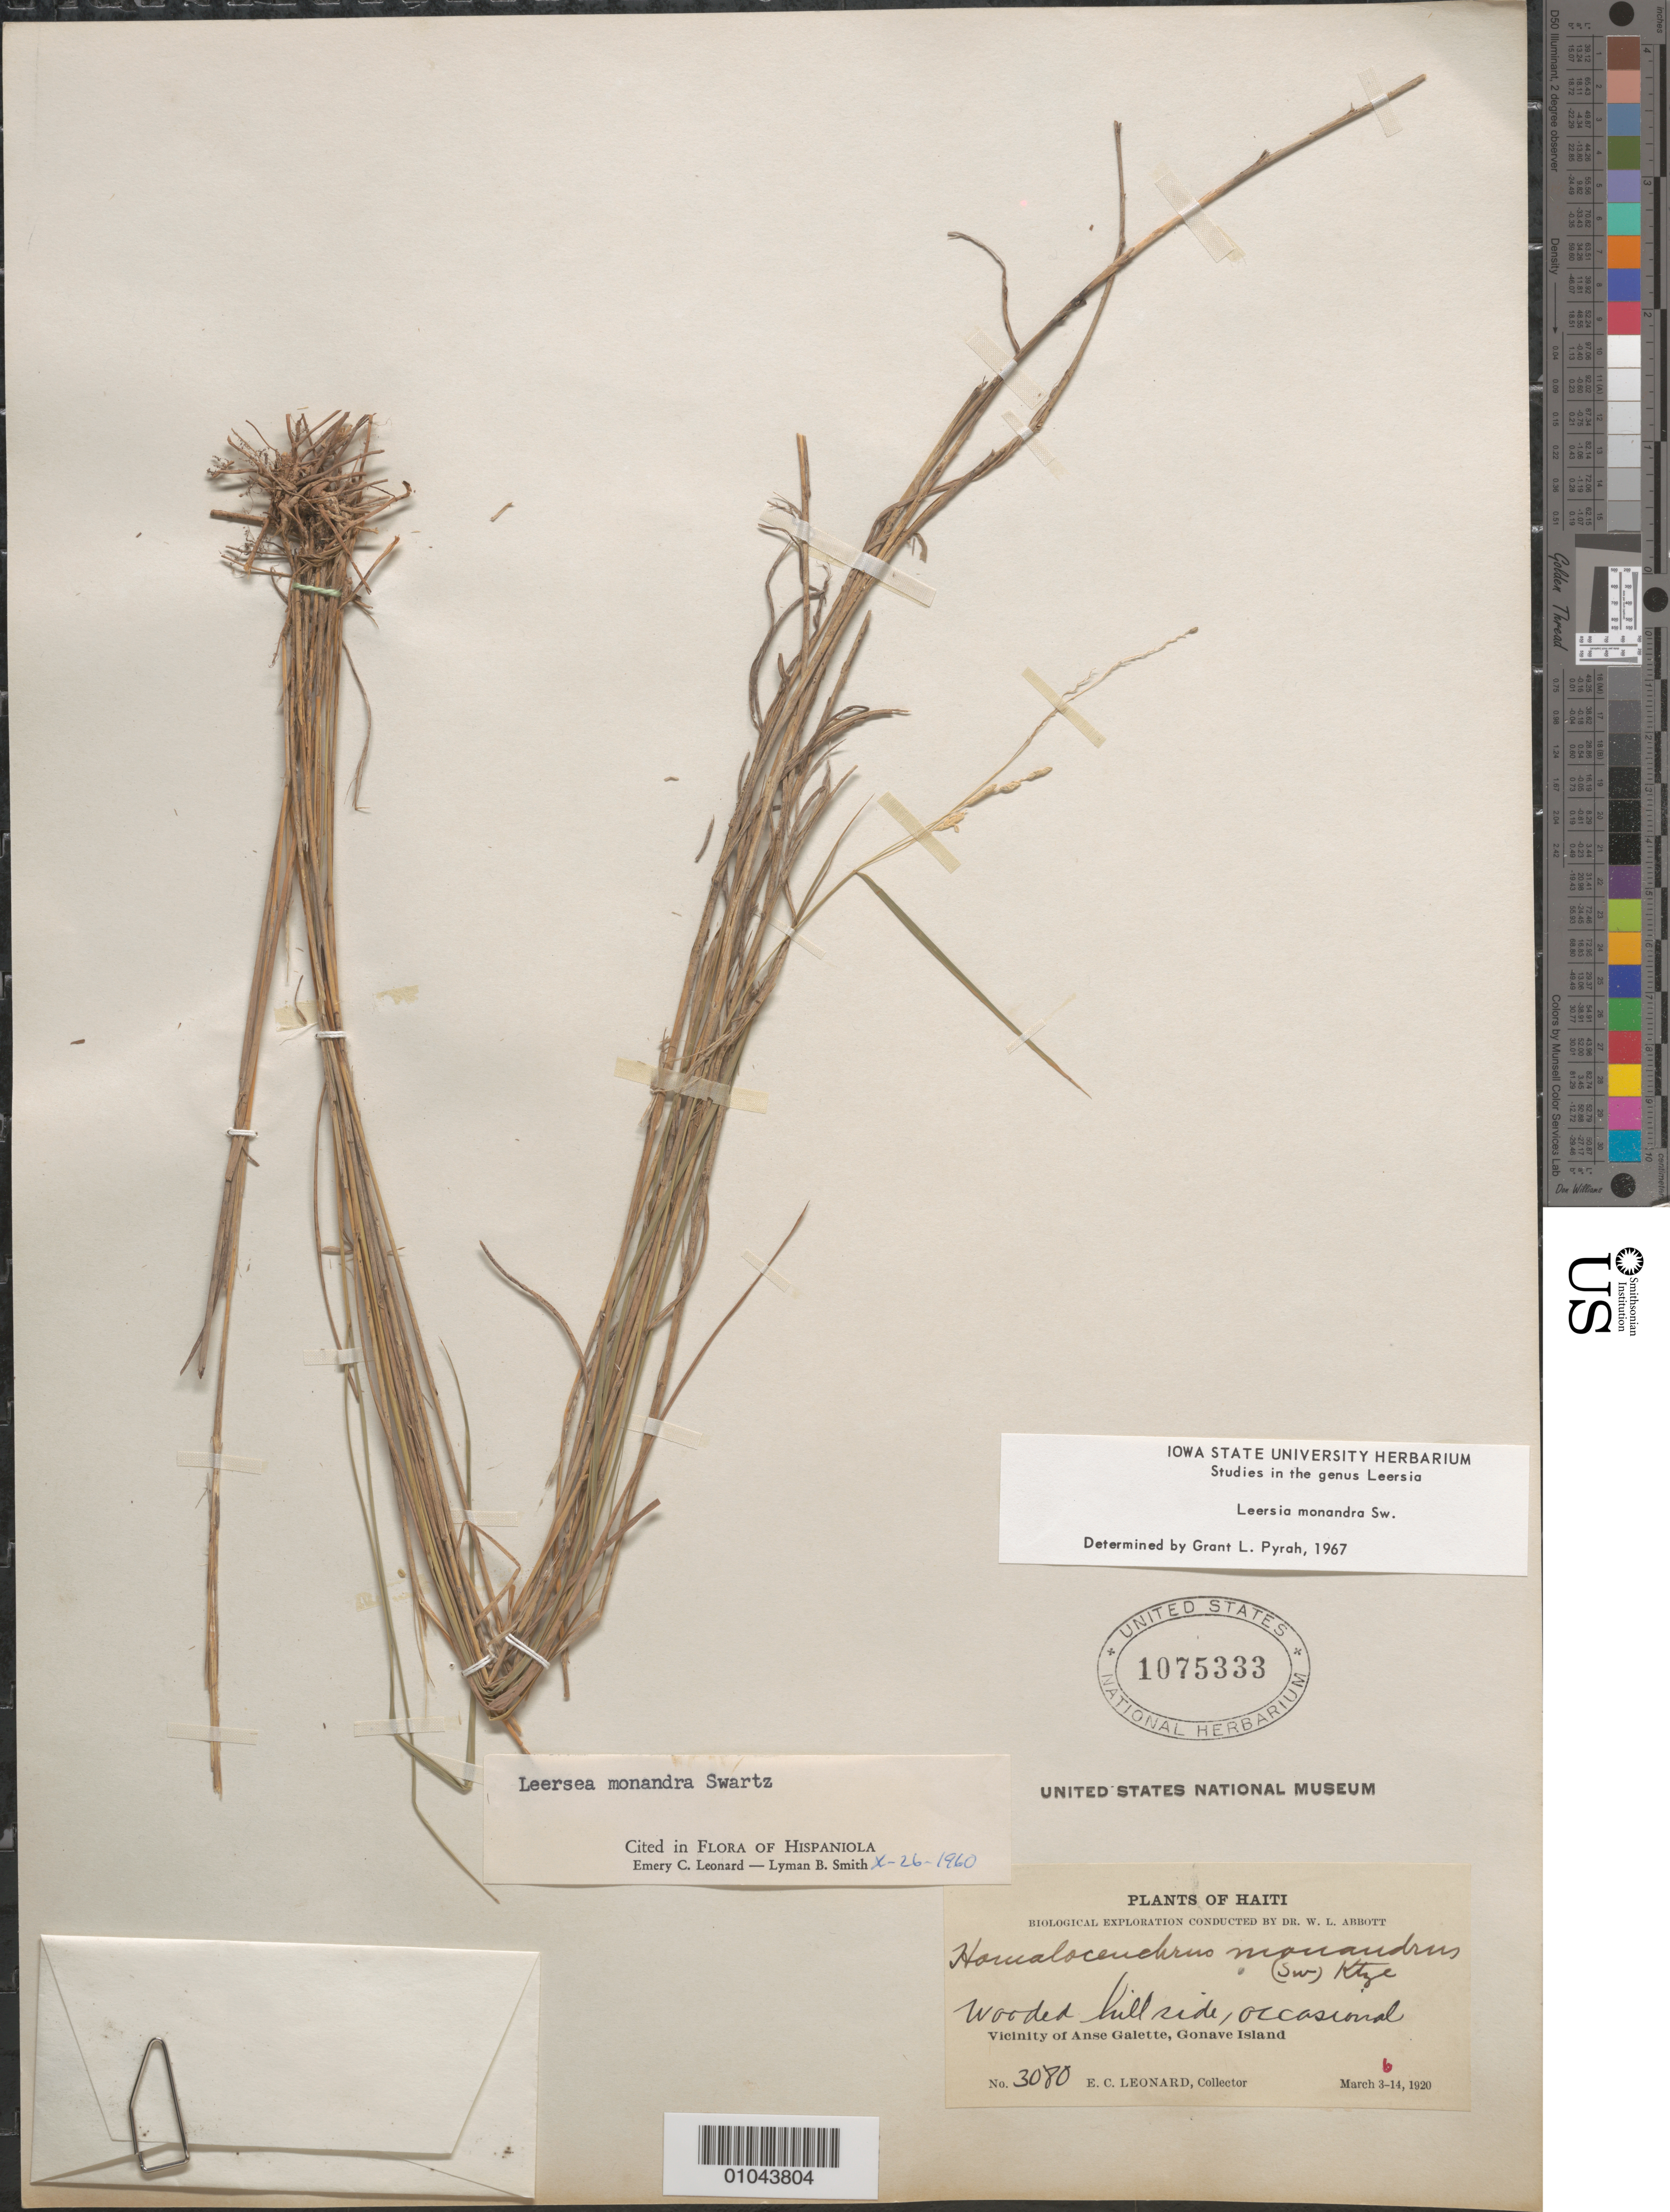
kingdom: Plantae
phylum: Tracheophyta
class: Liliopsida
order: Poales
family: Poaceae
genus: Leersia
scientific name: Leersia monandra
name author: Sw.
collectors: E. C. Leonard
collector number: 3080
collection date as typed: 06 Mar 1920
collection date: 1920-03-06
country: Haiti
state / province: Óuest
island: Hispaniola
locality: Vicinity of Anse Galette, Gonave Island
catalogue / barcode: US 1075333